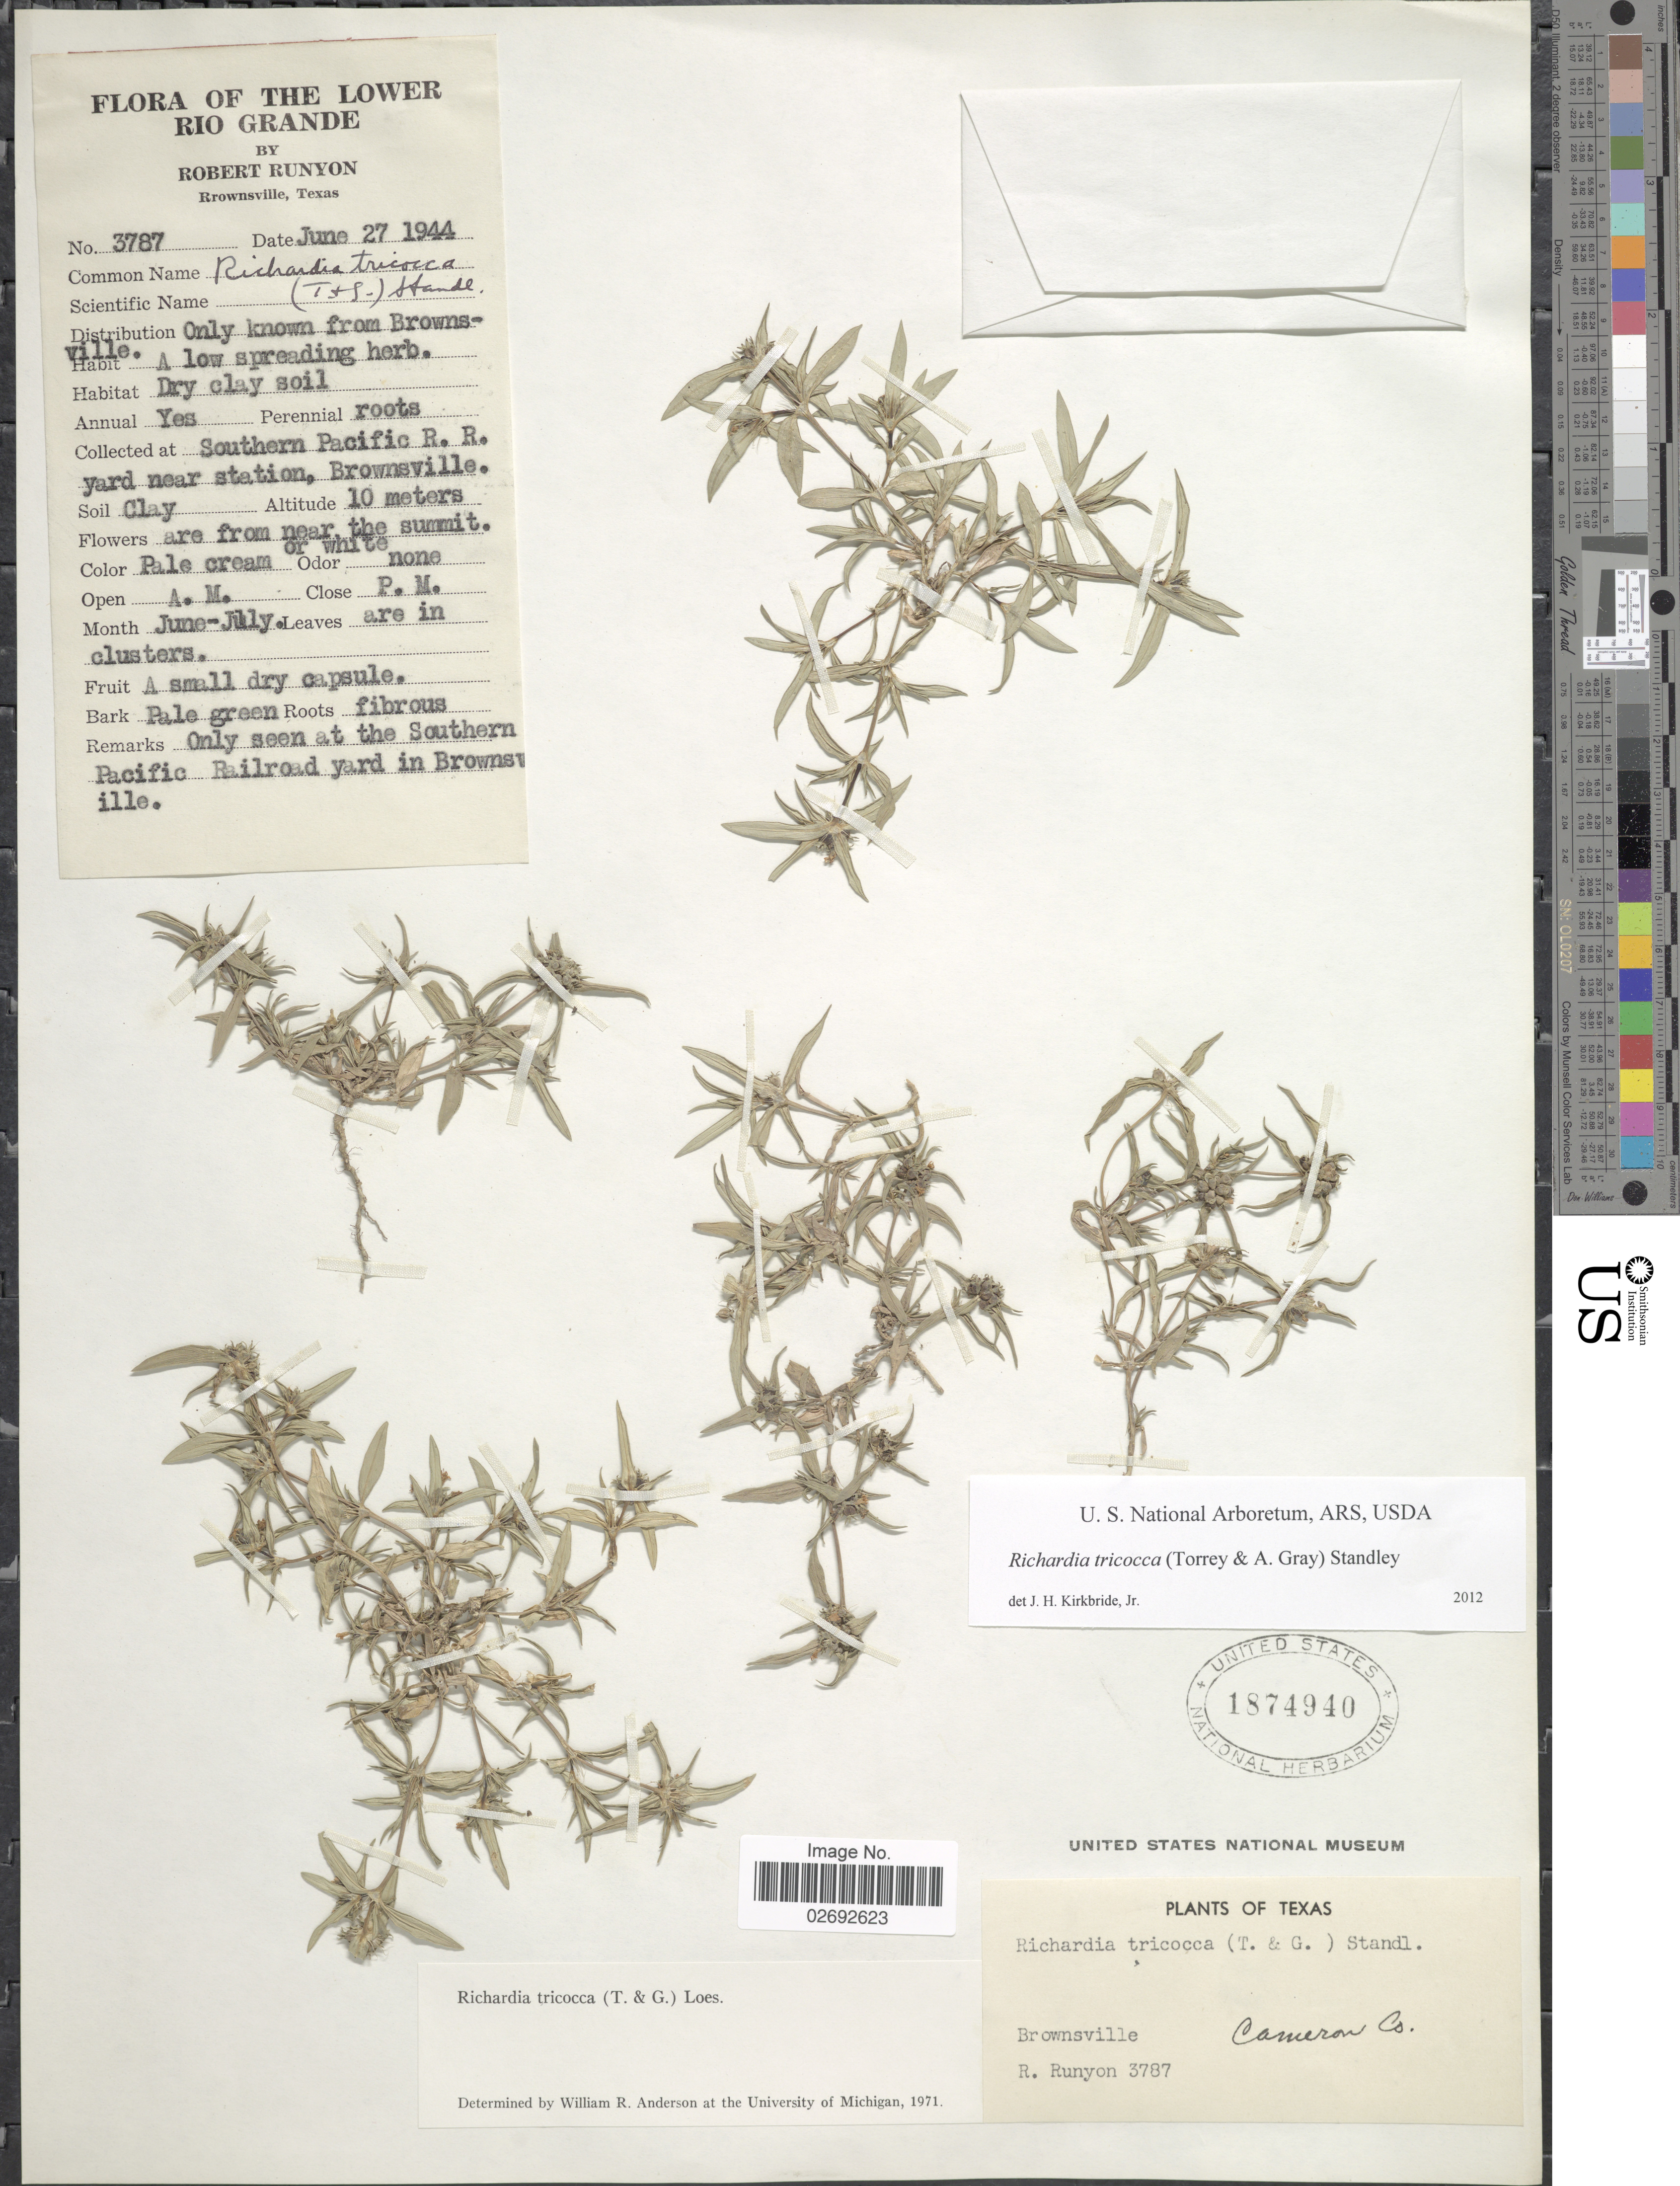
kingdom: Plantae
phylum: Tracheophyta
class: Magnoliopsida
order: Gentianales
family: Rubiaceae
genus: Richardia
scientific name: Richardia tricocca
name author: (Torr.) Standl.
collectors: R. Runyon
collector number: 3787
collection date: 1944-06-27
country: United States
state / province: Texas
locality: Brownsville, Cameron Co., The Lower Rio Grande, Southern Pacific RR yard near station, Brownsville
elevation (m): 10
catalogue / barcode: US 1874940